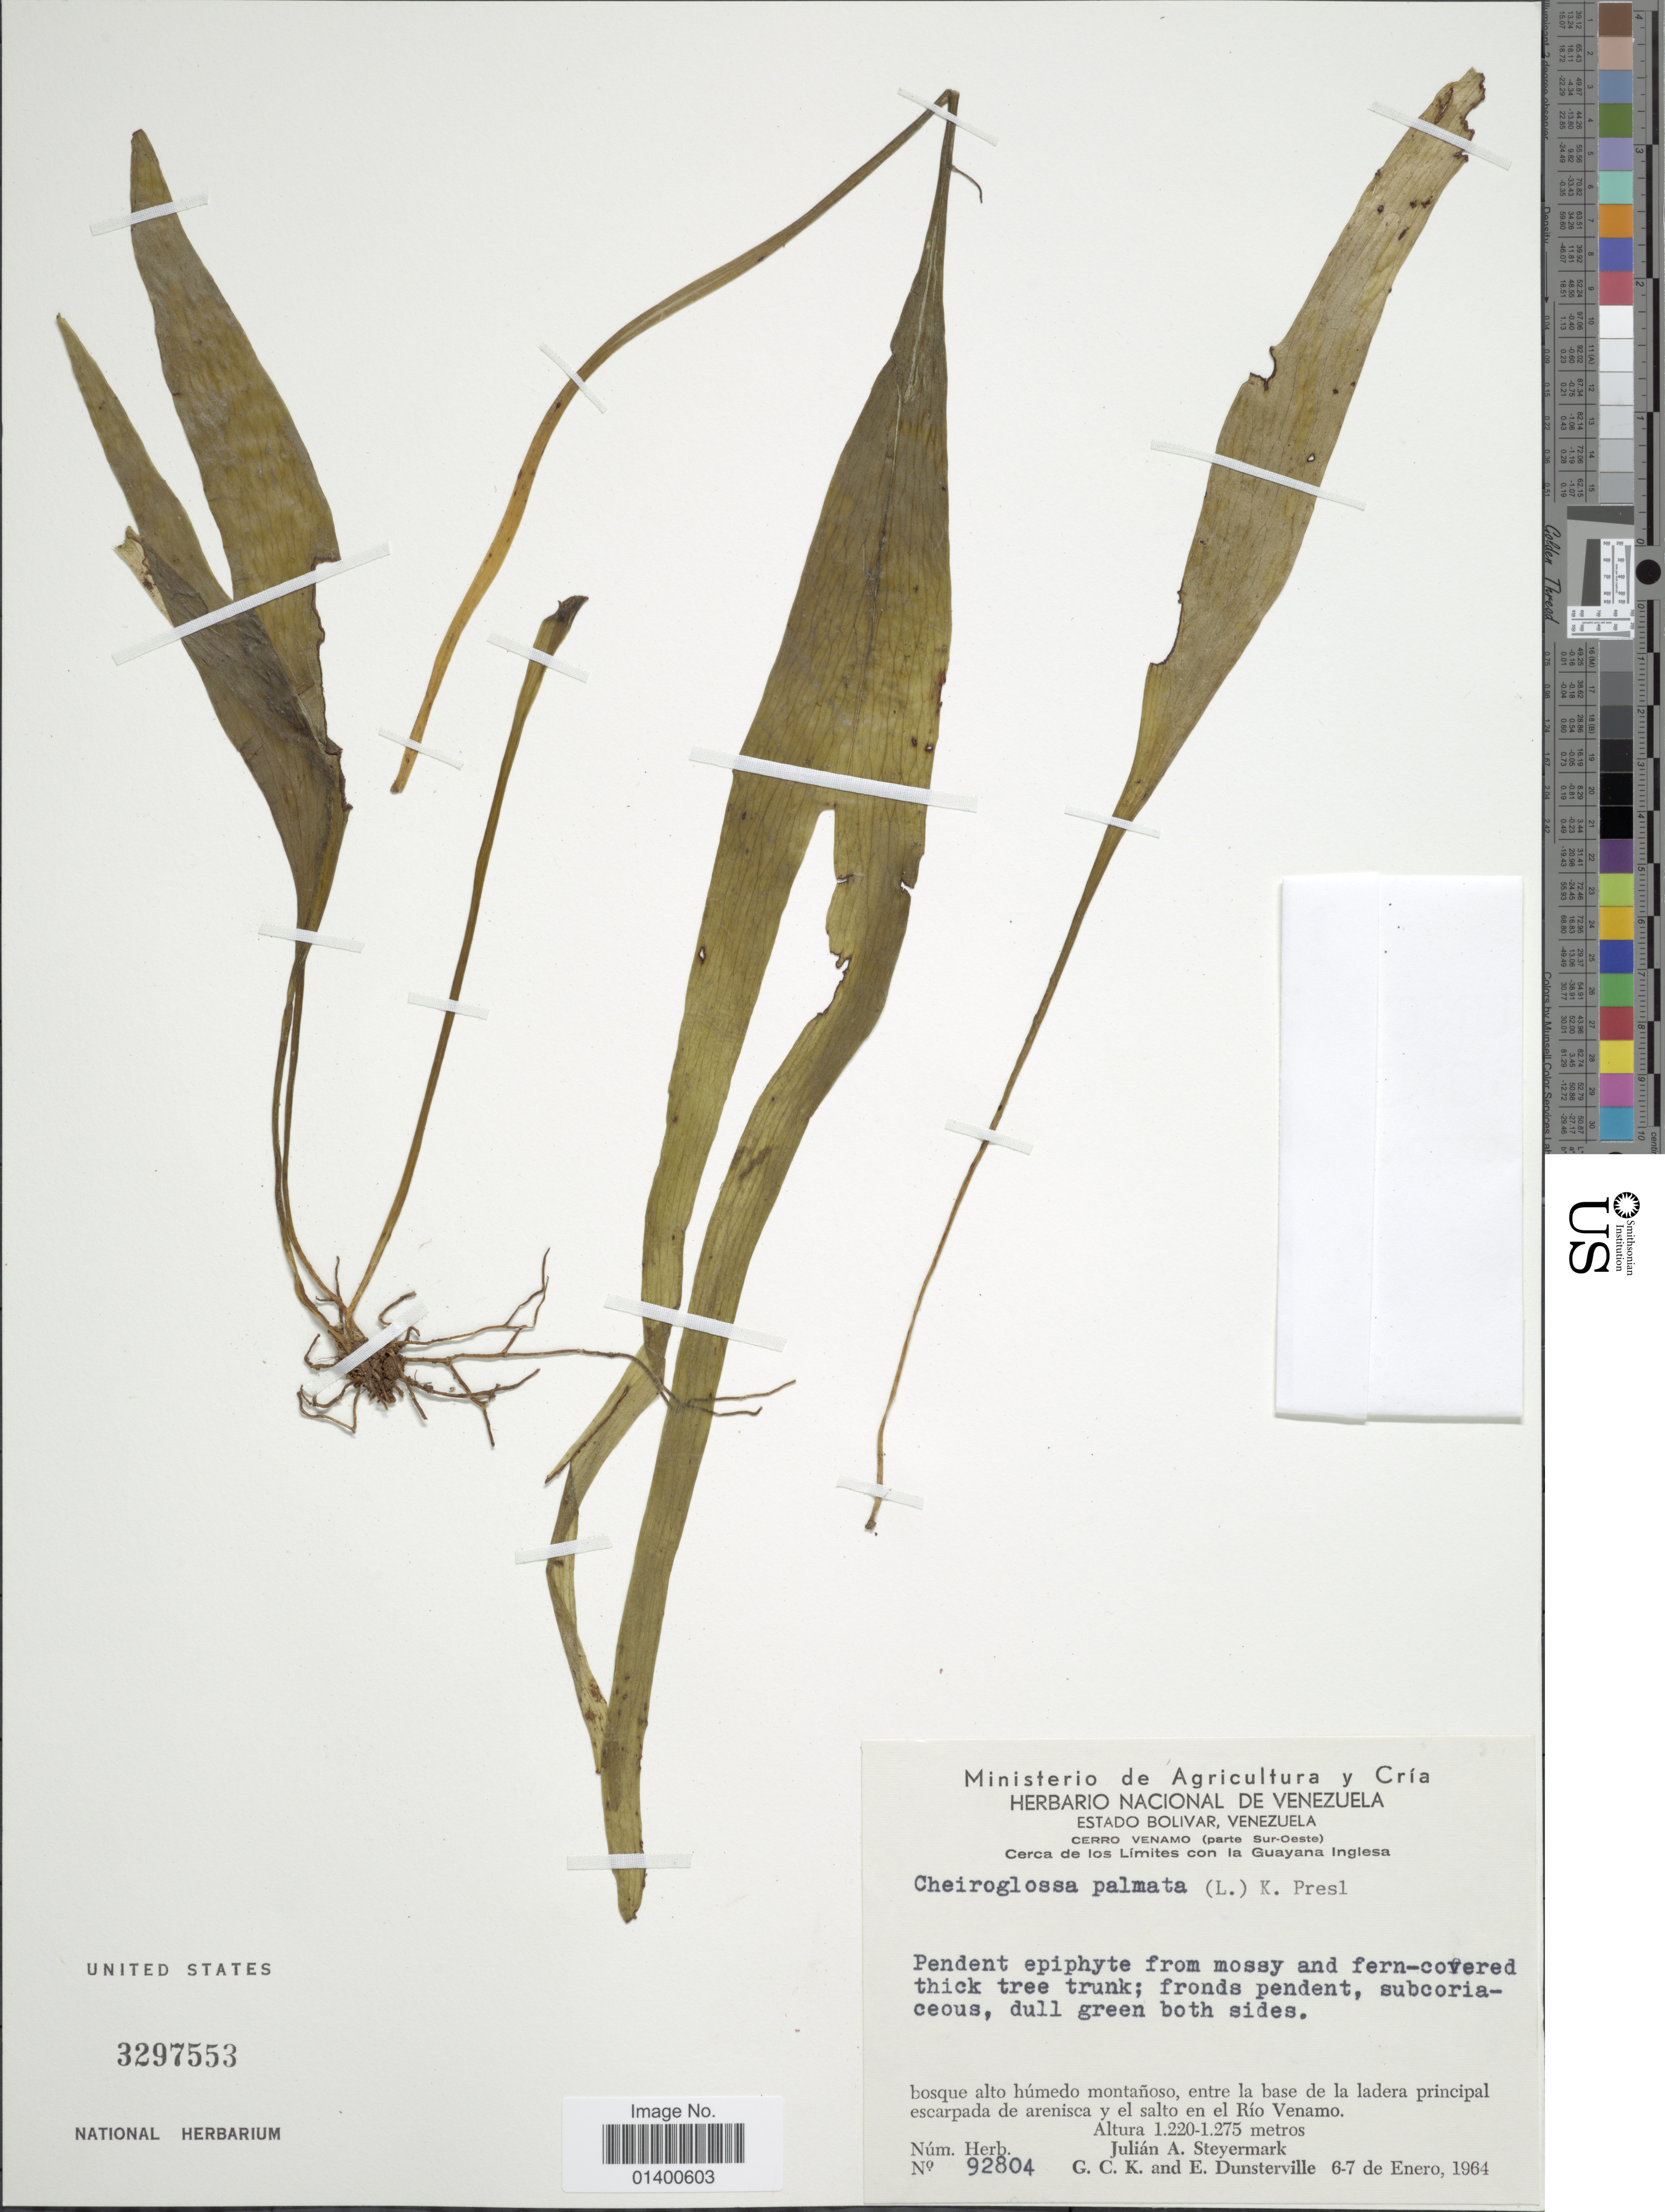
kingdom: Plantae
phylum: Tracheophyta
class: Polypodiopsida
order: Ophioglossales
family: Ophioglossaceae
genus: Cheiroglossa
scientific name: Cheiroglossa palmata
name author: (L.) C. Presl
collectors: J. Steyermark, G. C. K. Dunsterville & E. Dunsterville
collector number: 92804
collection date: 1964-01-06/1964-01-07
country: Venezuela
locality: Cerro Venamo (parte Sur-Oeste), Cerca de los Límites con la Guayana Inglesa, Entre la base de la ladera principal escarpada de arenisca y el salto en el Rio Venamo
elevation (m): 1220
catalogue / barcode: US 3297553